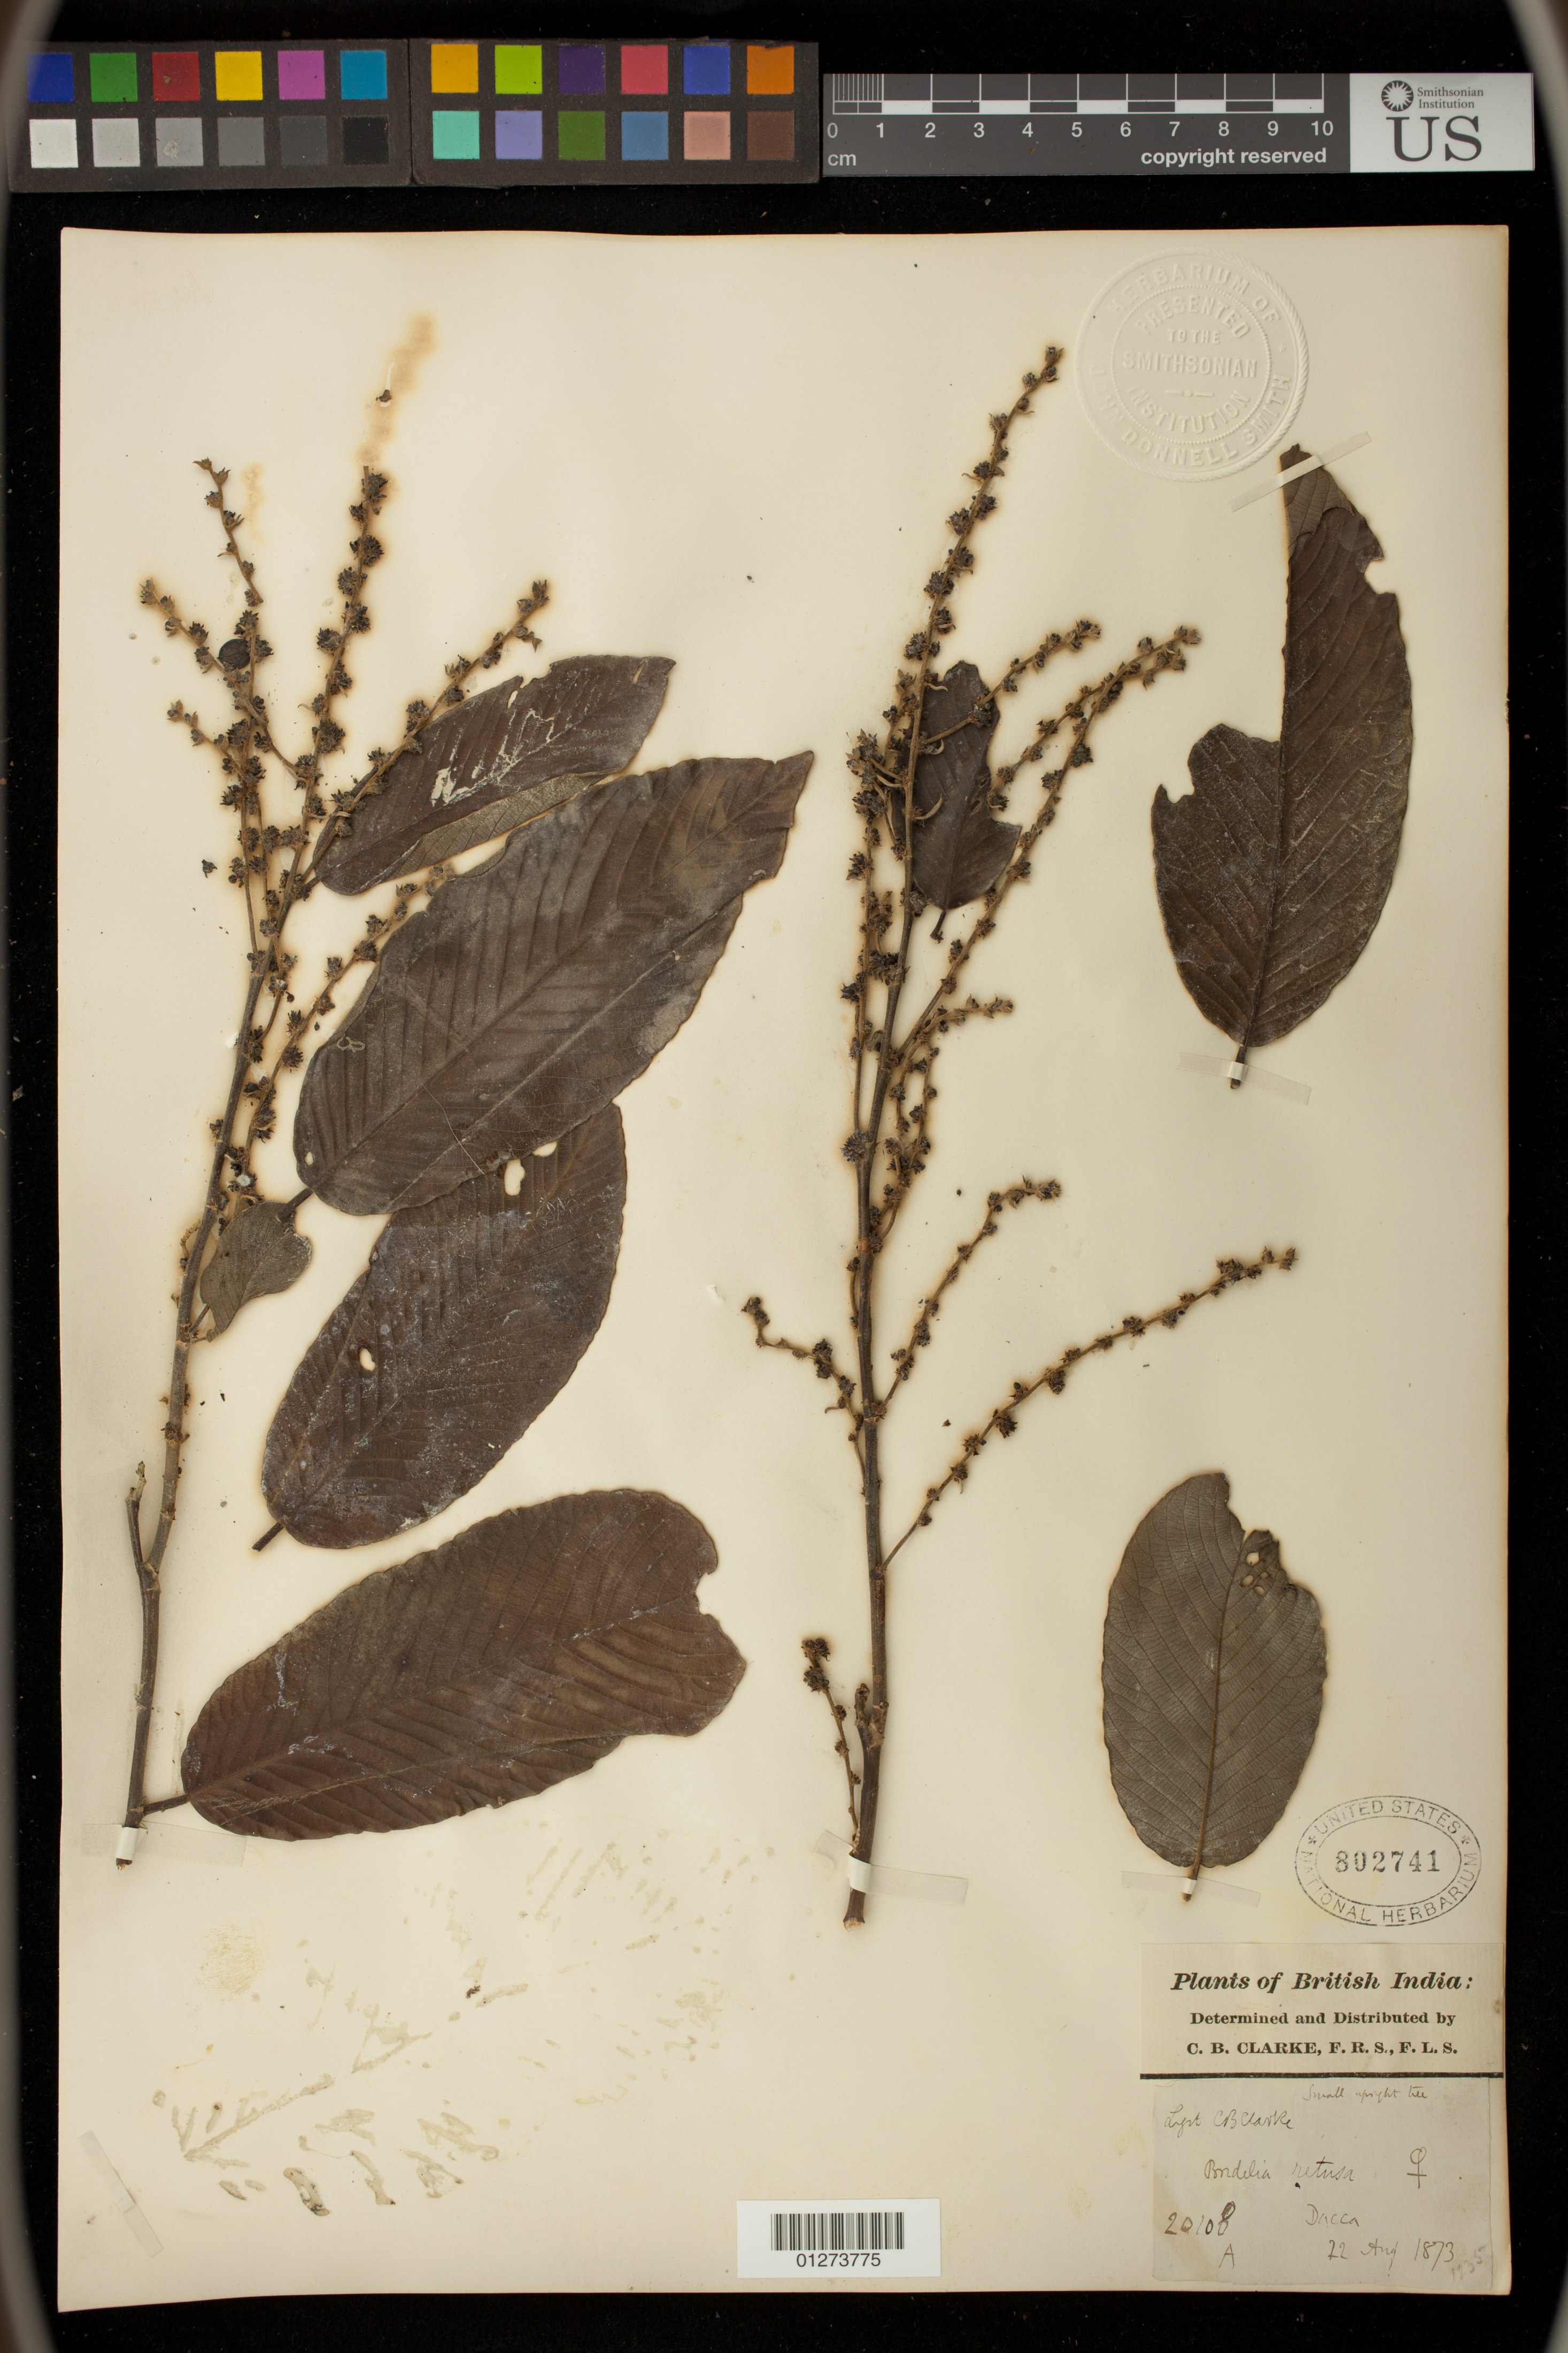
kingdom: Plantae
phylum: Tracheophyta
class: Magnoliopsida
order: Malpighiales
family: Phyllanthaceae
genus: Bridelia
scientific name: Bridelia retusa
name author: (L.) A. Juss.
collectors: C. B. Clarke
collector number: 20108A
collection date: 1873-08-22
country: Bangladesh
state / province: Dhaka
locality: Dacca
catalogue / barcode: US 802741